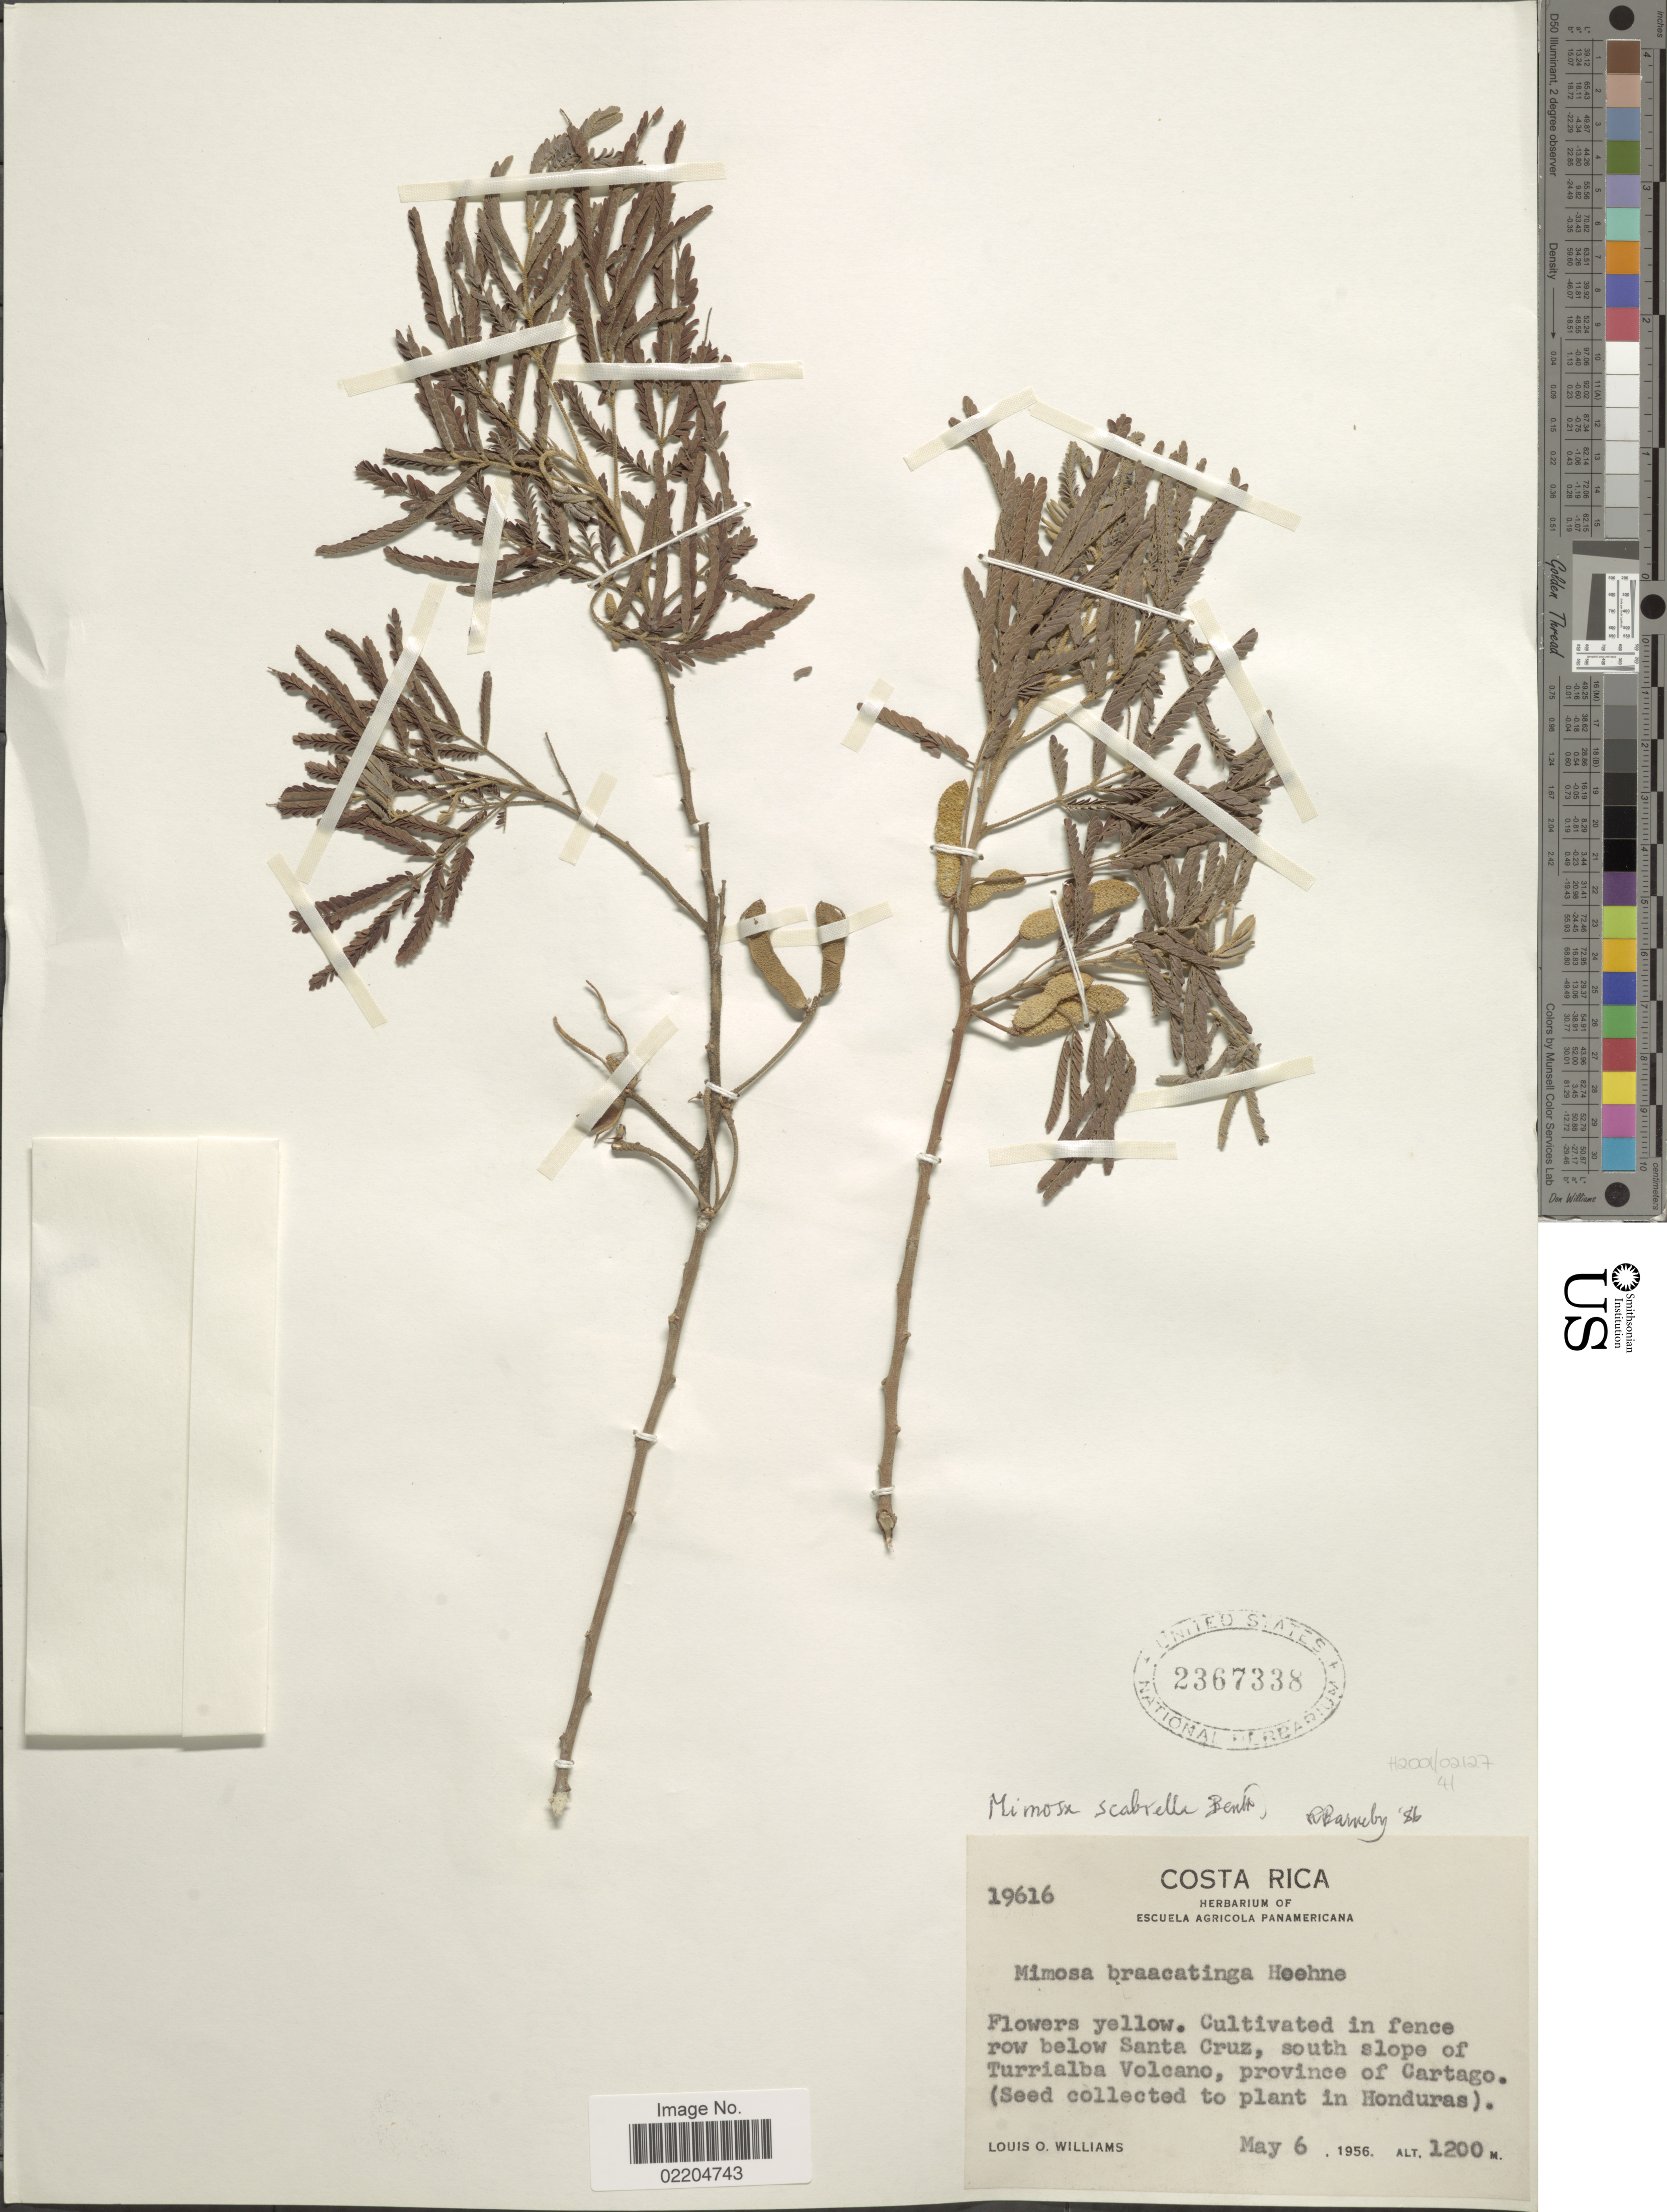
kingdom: Plantae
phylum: Tracheophyta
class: Magnoliopsida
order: Fabales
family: Fabaceae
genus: Mimosa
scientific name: Mimosa scabrella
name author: Benth.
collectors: L. O. Williams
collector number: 19616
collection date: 1956-05-06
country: Costa Rica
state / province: Cartago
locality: In fence row below Santa Cruz, south slope of Turrialba Volcano, province of Cartago.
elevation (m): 1200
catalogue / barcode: US 2367338